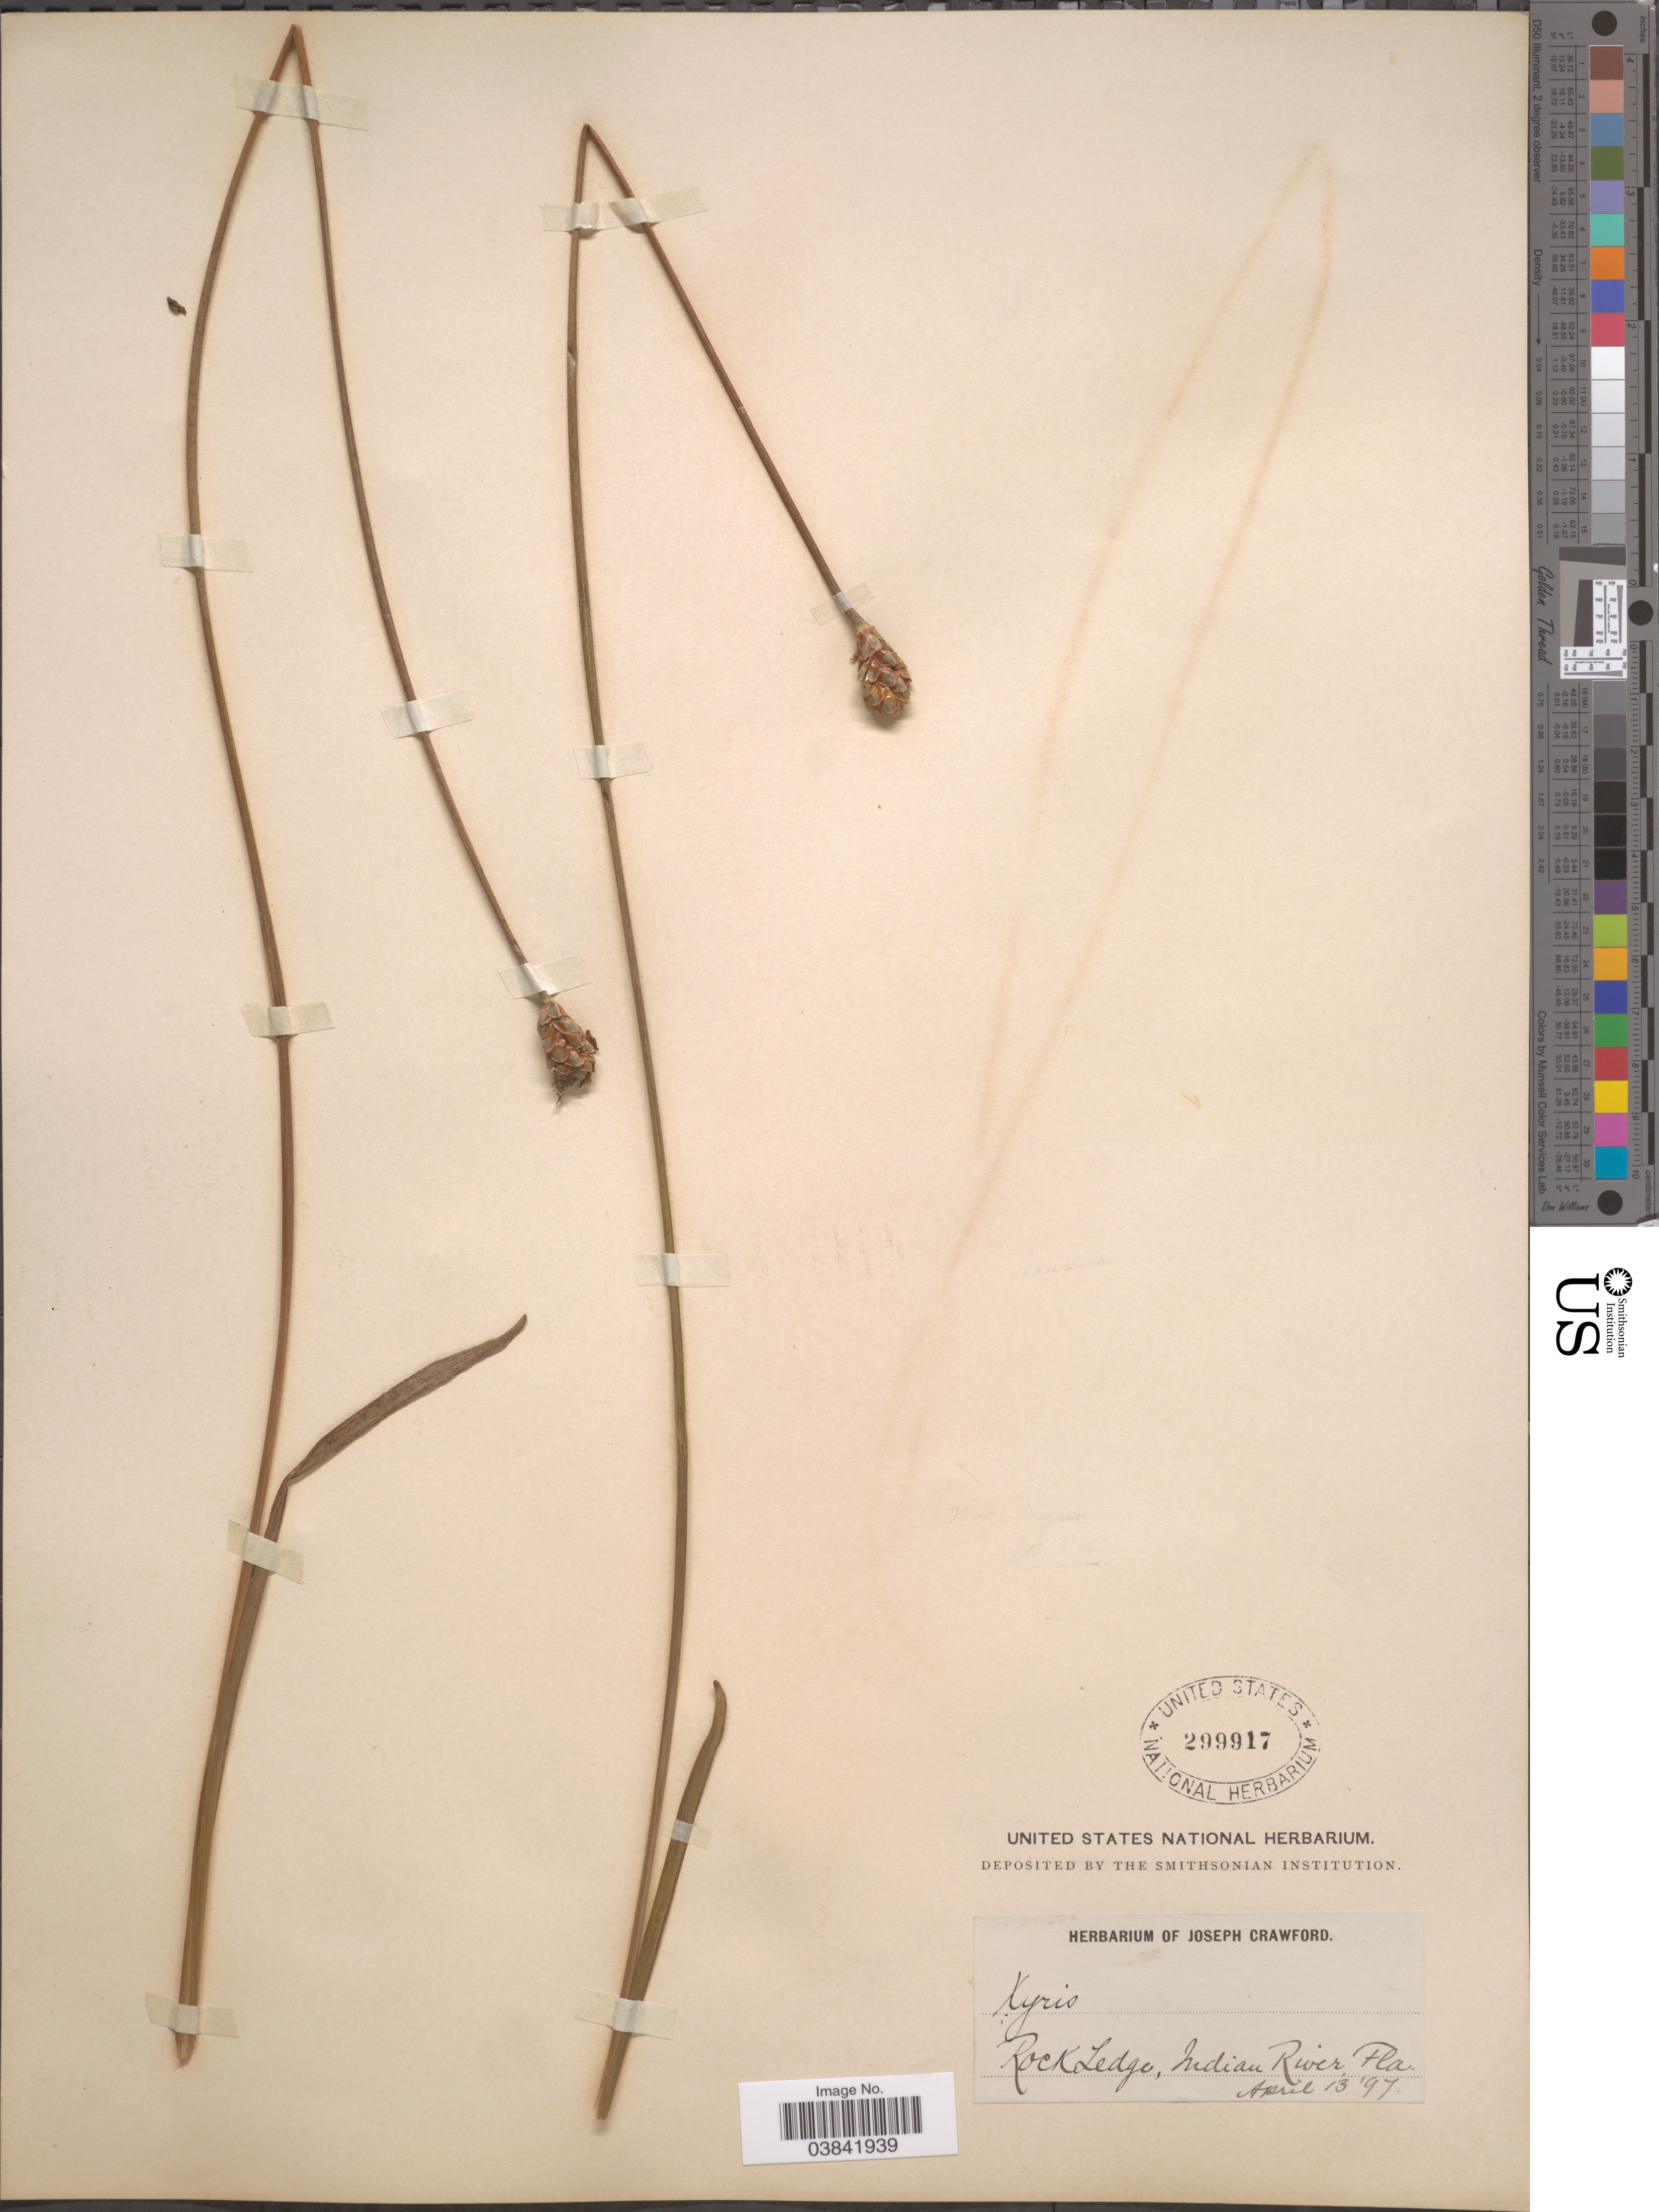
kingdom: Plantae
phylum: Tracheophyta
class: Liliopsida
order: Poales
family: Xyridaceae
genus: Xyris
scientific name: Xyris smalliana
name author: Nash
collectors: ex herb. Joseph Crawford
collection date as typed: Transcribed d/m/y: 13/4/97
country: United States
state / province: Florida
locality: Rock Ledge, Indian River.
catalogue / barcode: US 299917